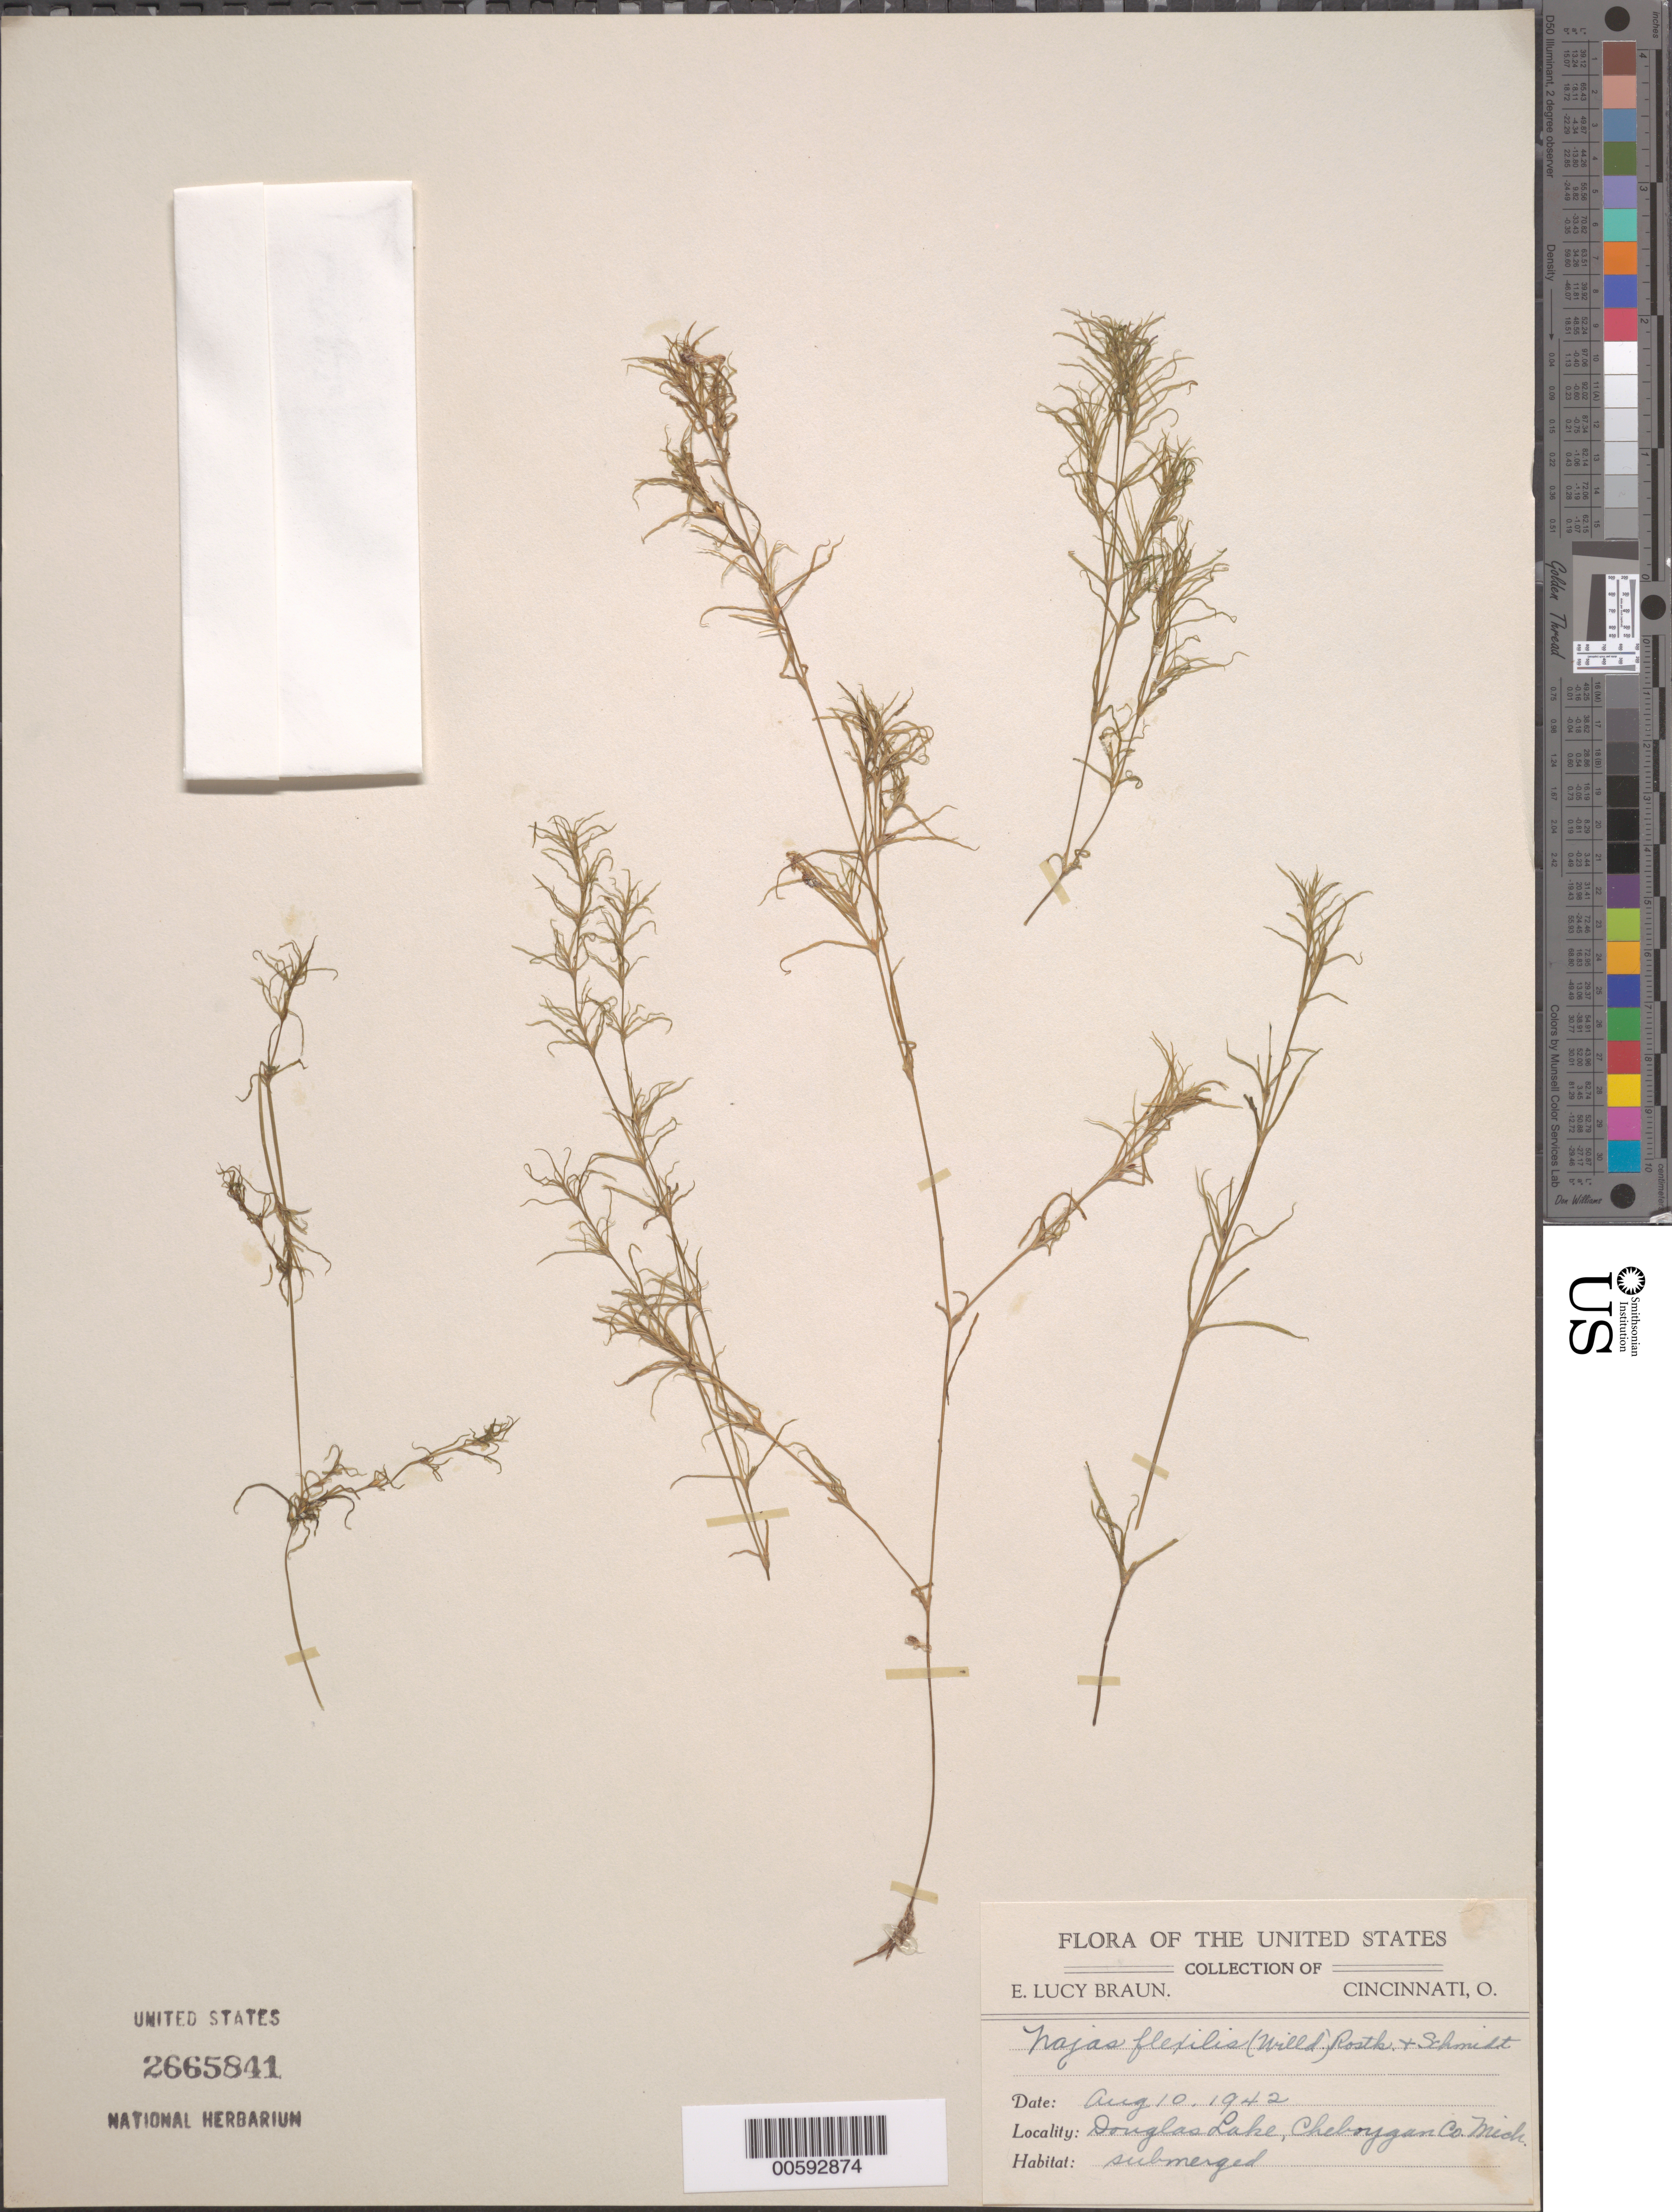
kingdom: Plantae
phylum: Tracheophyta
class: Liliopsida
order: Alismatales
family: Hydrocharitaceae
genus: Najas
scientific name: Najas flexilis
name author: (Willd.) Rostk. & Schmidt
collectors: E. L. Braun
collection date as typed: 10 Aug 1942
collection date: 1942-08-10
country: United States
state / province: Michigan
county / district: Cheboygan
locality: Douglas Lake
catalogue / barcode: US 2665841